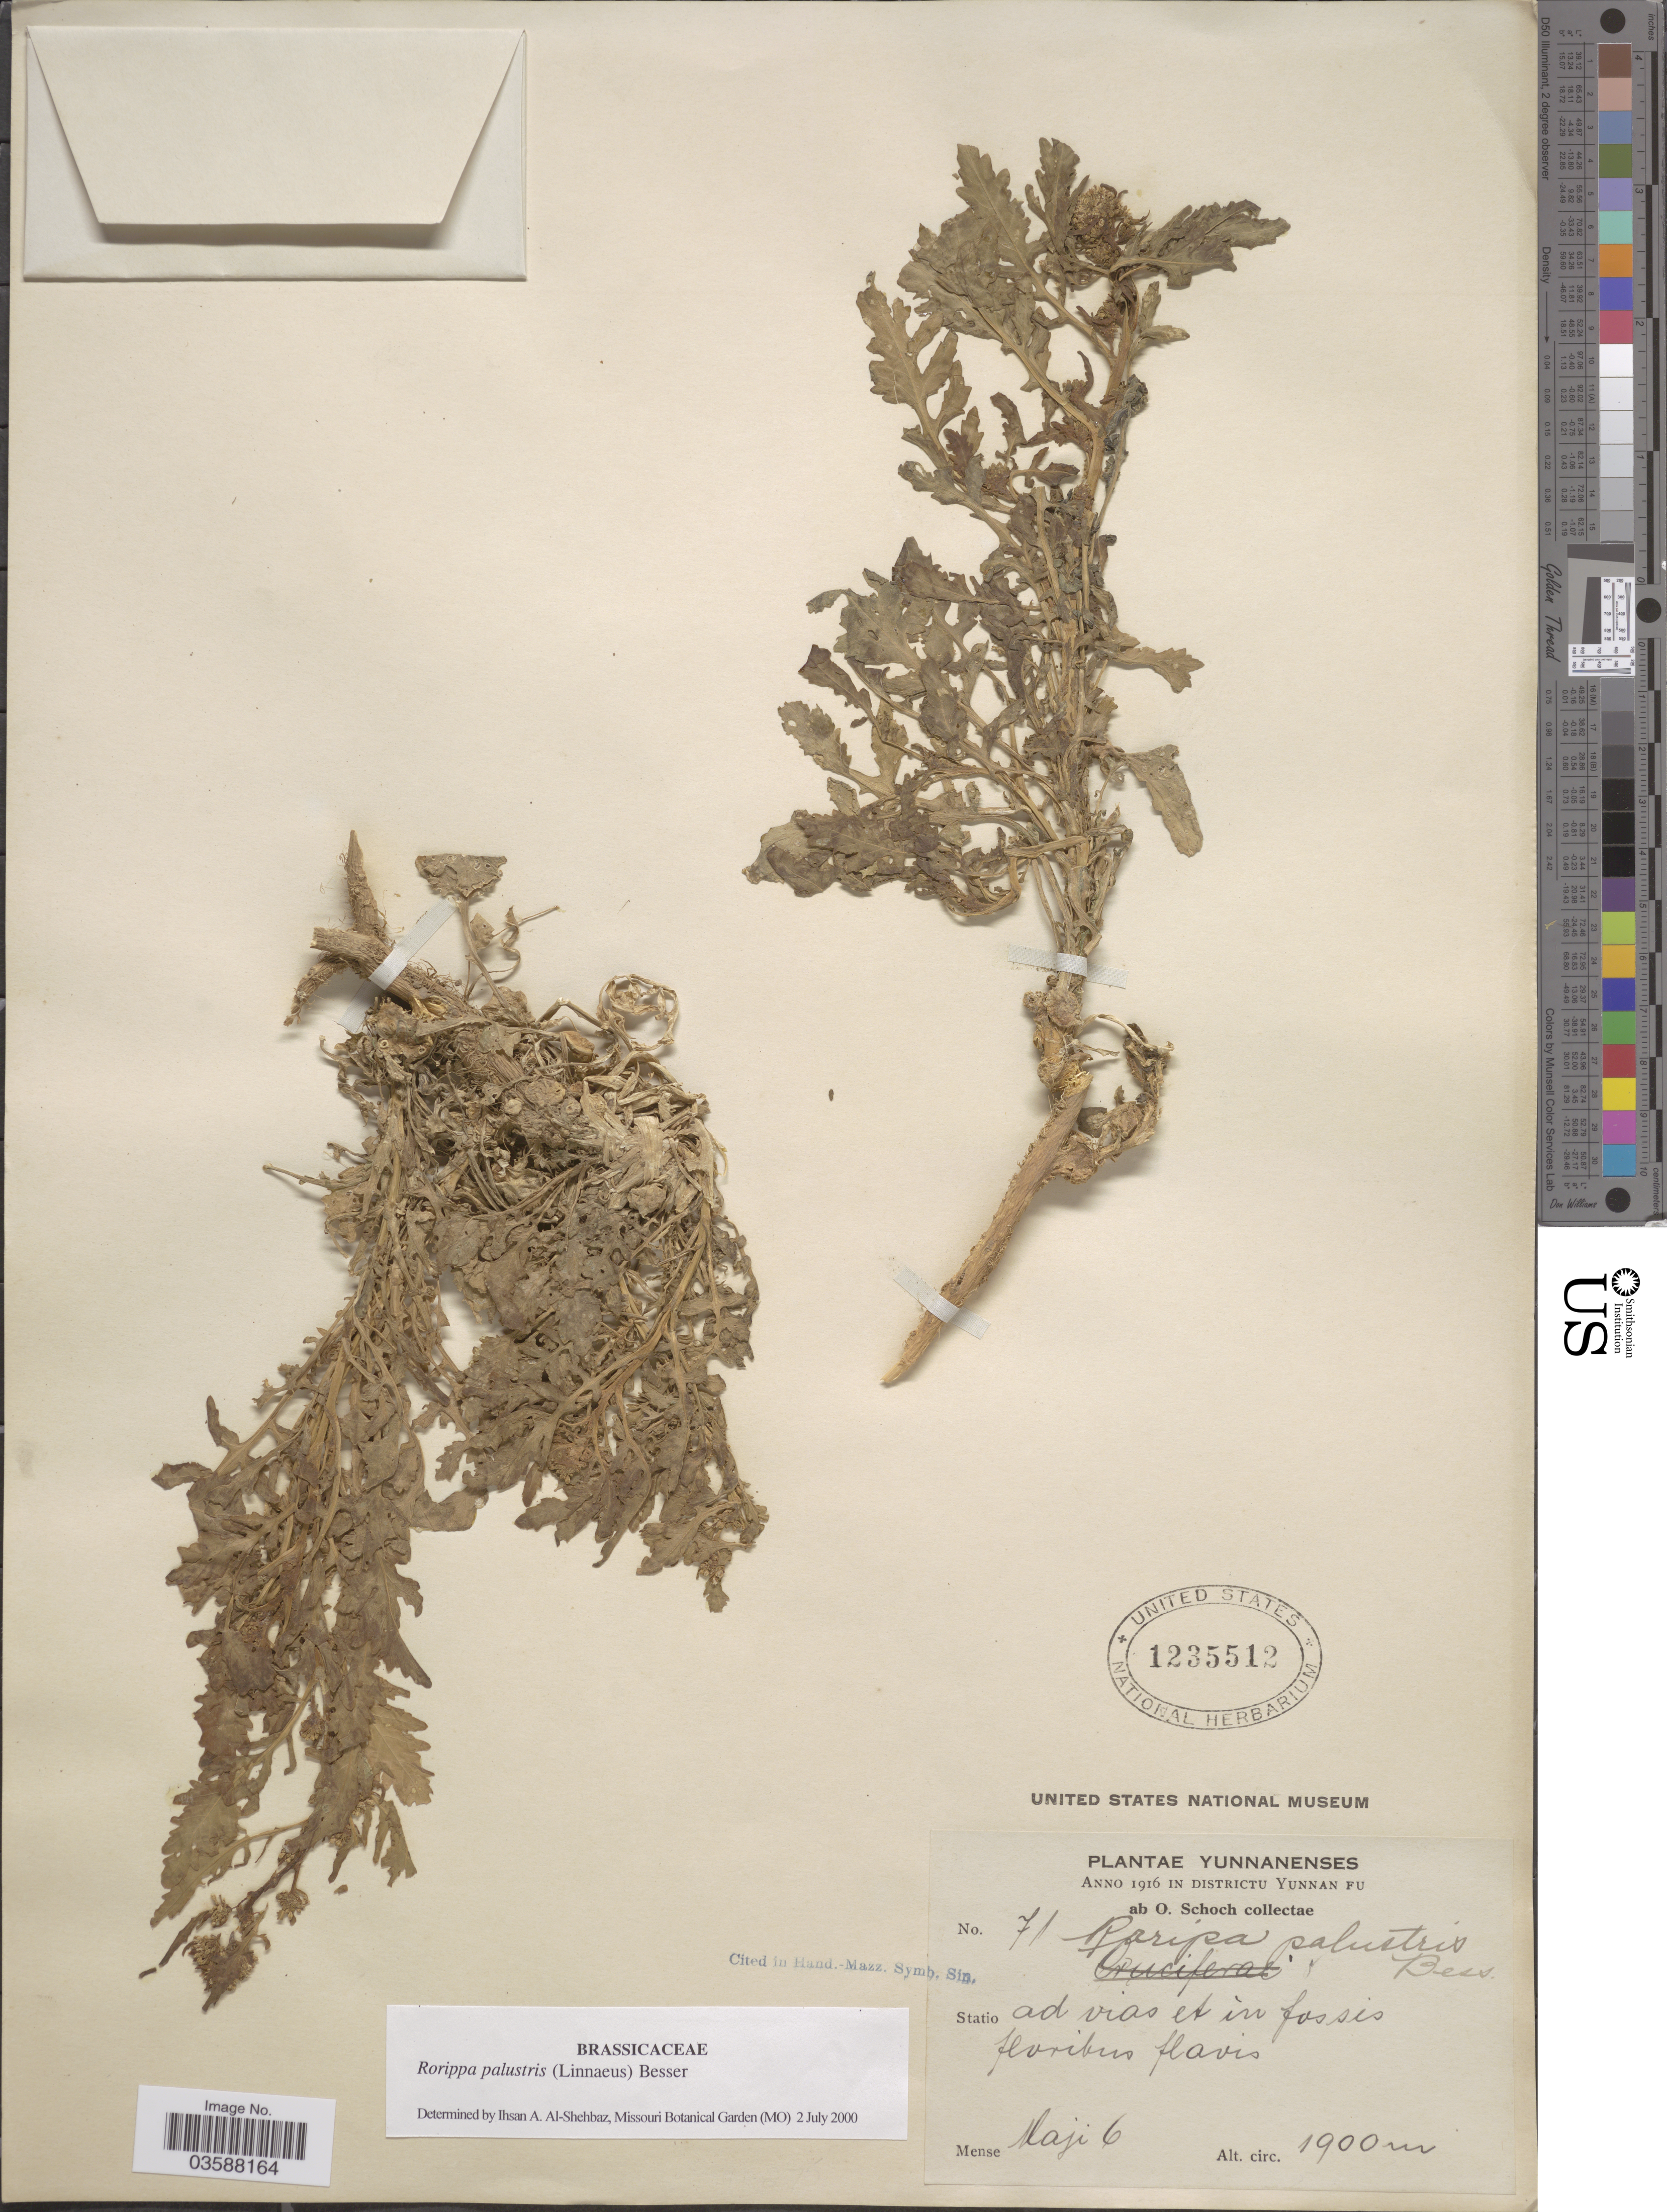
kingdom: Plantae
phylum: Tracheophyta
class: Magnoliopsida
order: Brassicales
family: Brassicaceae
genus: Rorippa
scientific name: Rorippa palustris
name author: (L.) Besser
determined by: Al-Shehbaz, I. A., (MO), Missouri Botanical Garden (UNITED STATES)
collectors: O. Schoch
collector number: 71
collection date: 1916-05-06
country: China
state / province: Yunnan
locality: Yunnanenses. Districtu Yunnan Fu. Statio ad vias et in fossis floribus flavis. [interpreted]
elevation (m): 1900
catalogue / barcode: US 1235512